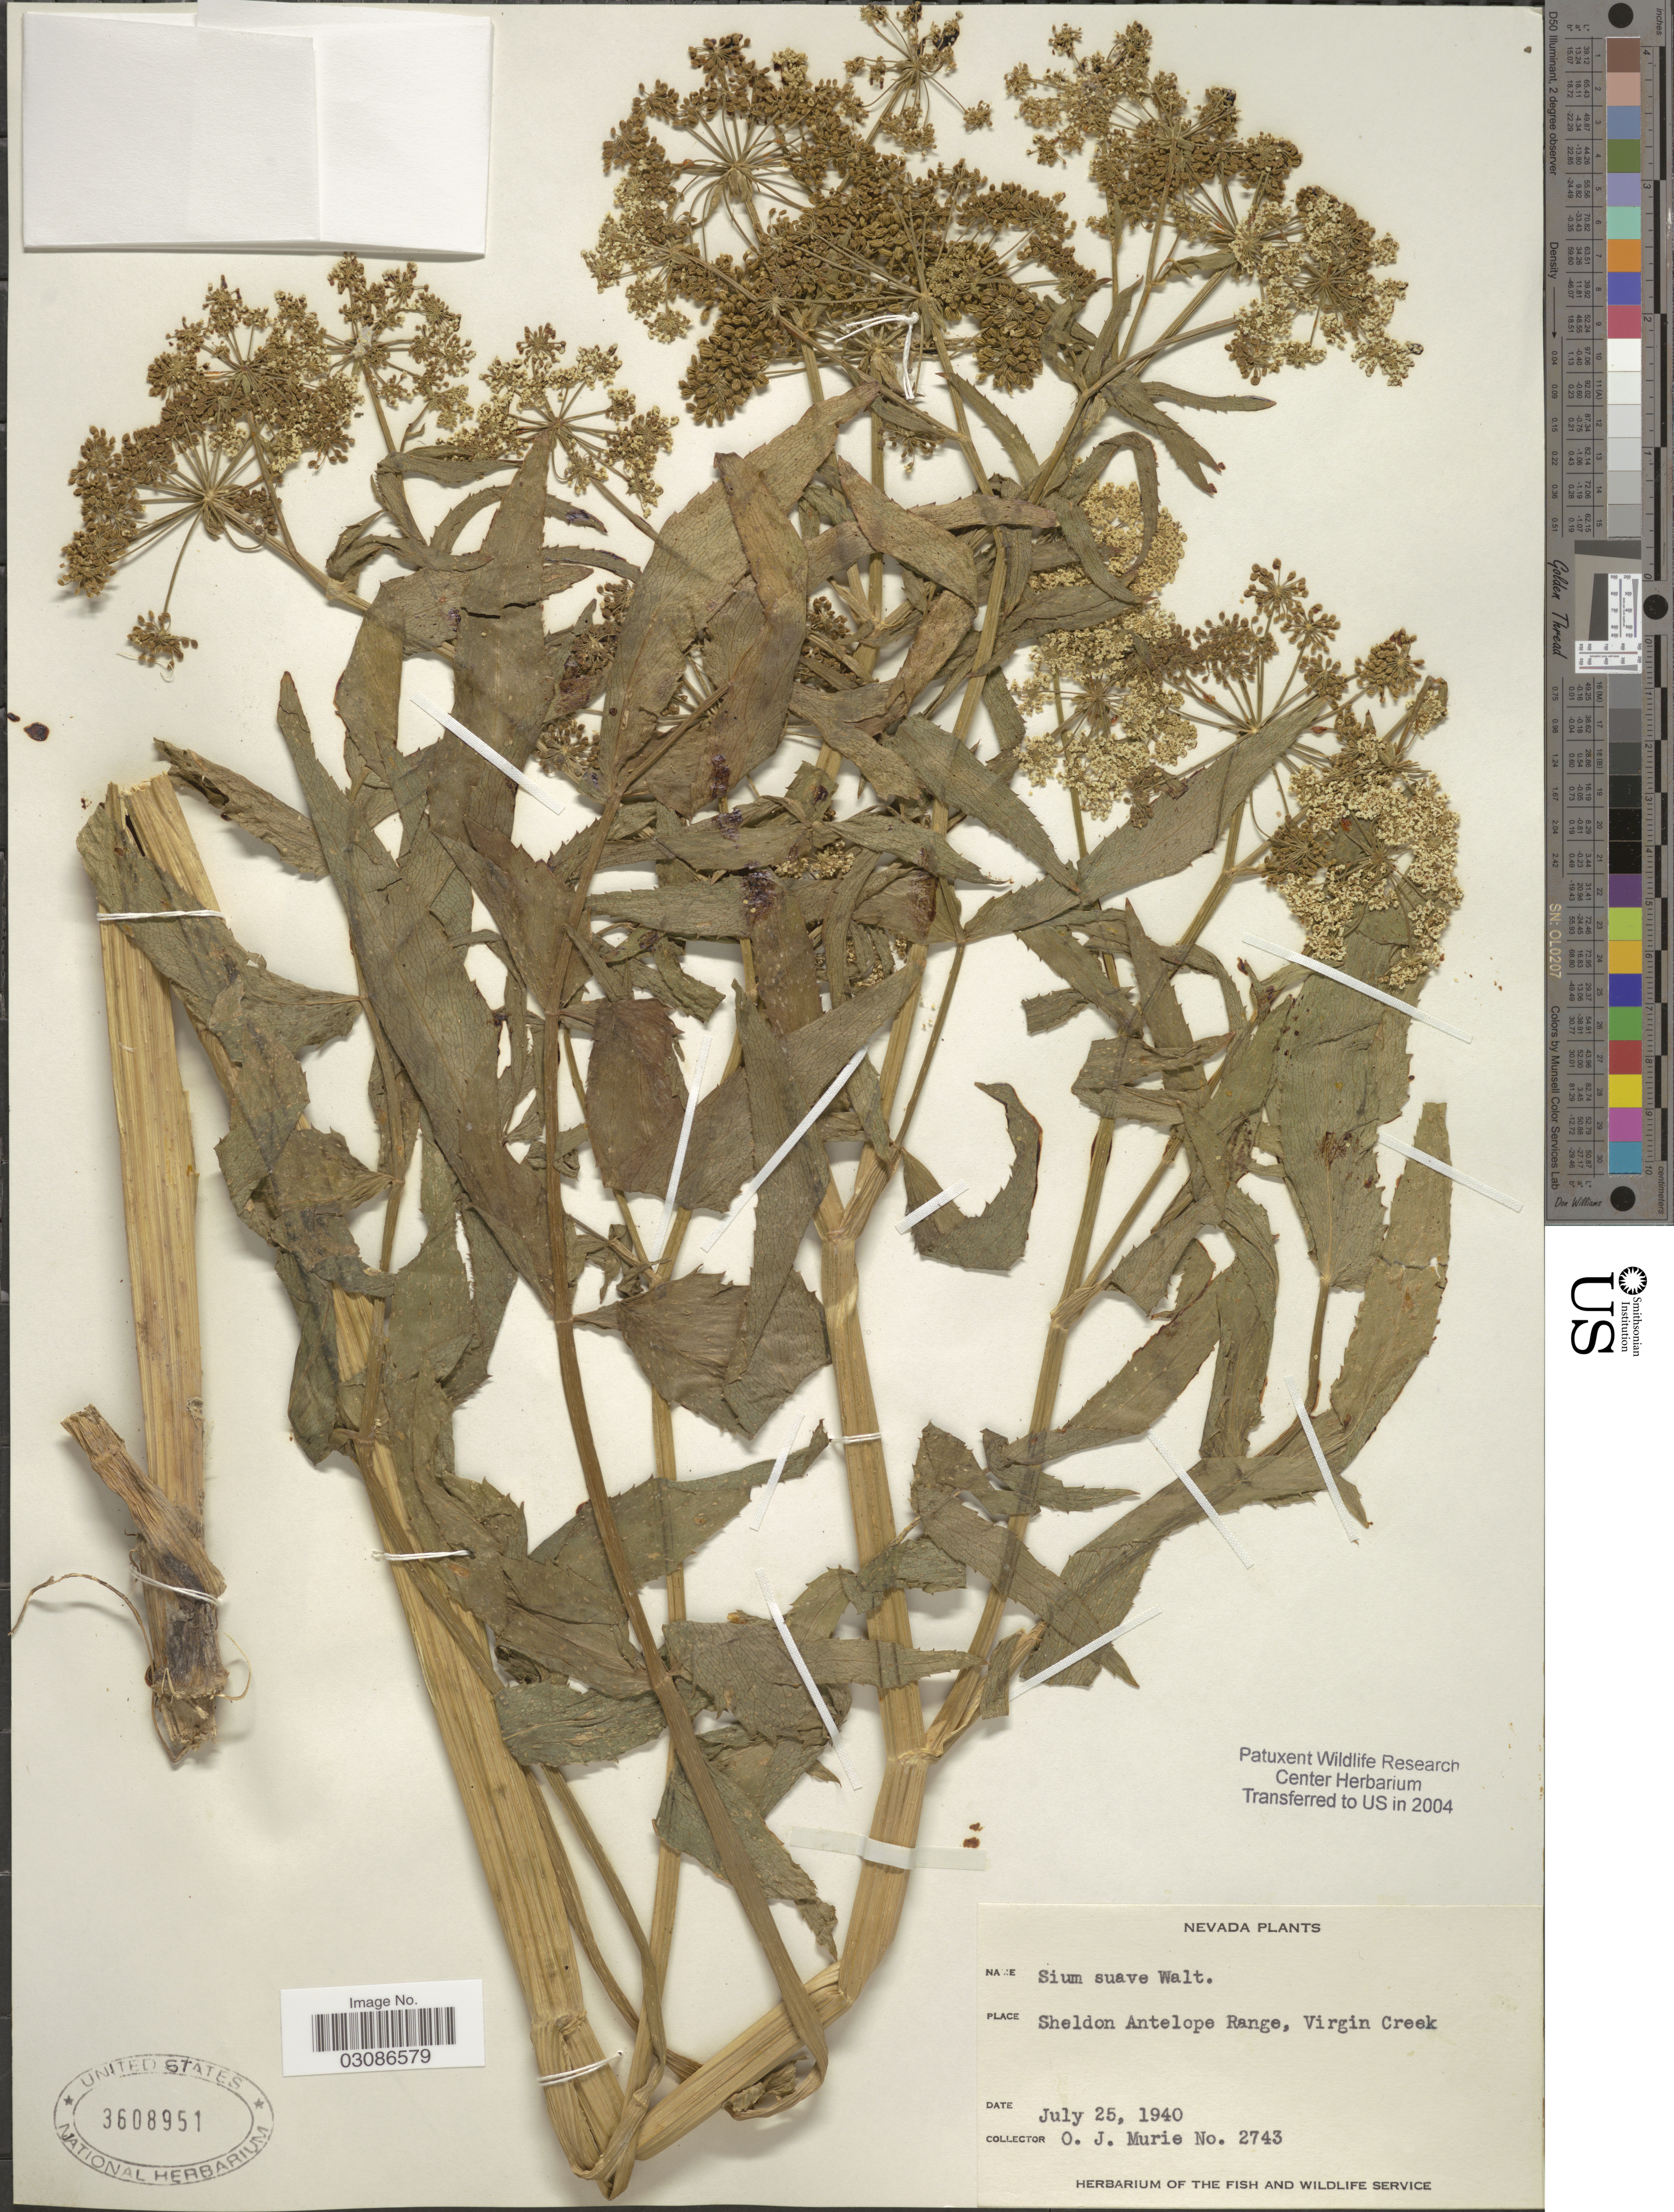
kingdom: Plantae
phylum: Tracheophyta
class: Magnoliopsida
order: Apiales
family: Apiaceae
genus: Sium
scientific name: Sium suave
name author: Walter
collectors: O. Murie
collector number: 2743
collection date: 1940-07-25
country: United States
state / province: Nevada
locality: Sheldon Antelope Range, Virgin Creek.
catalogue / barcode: US 3608951